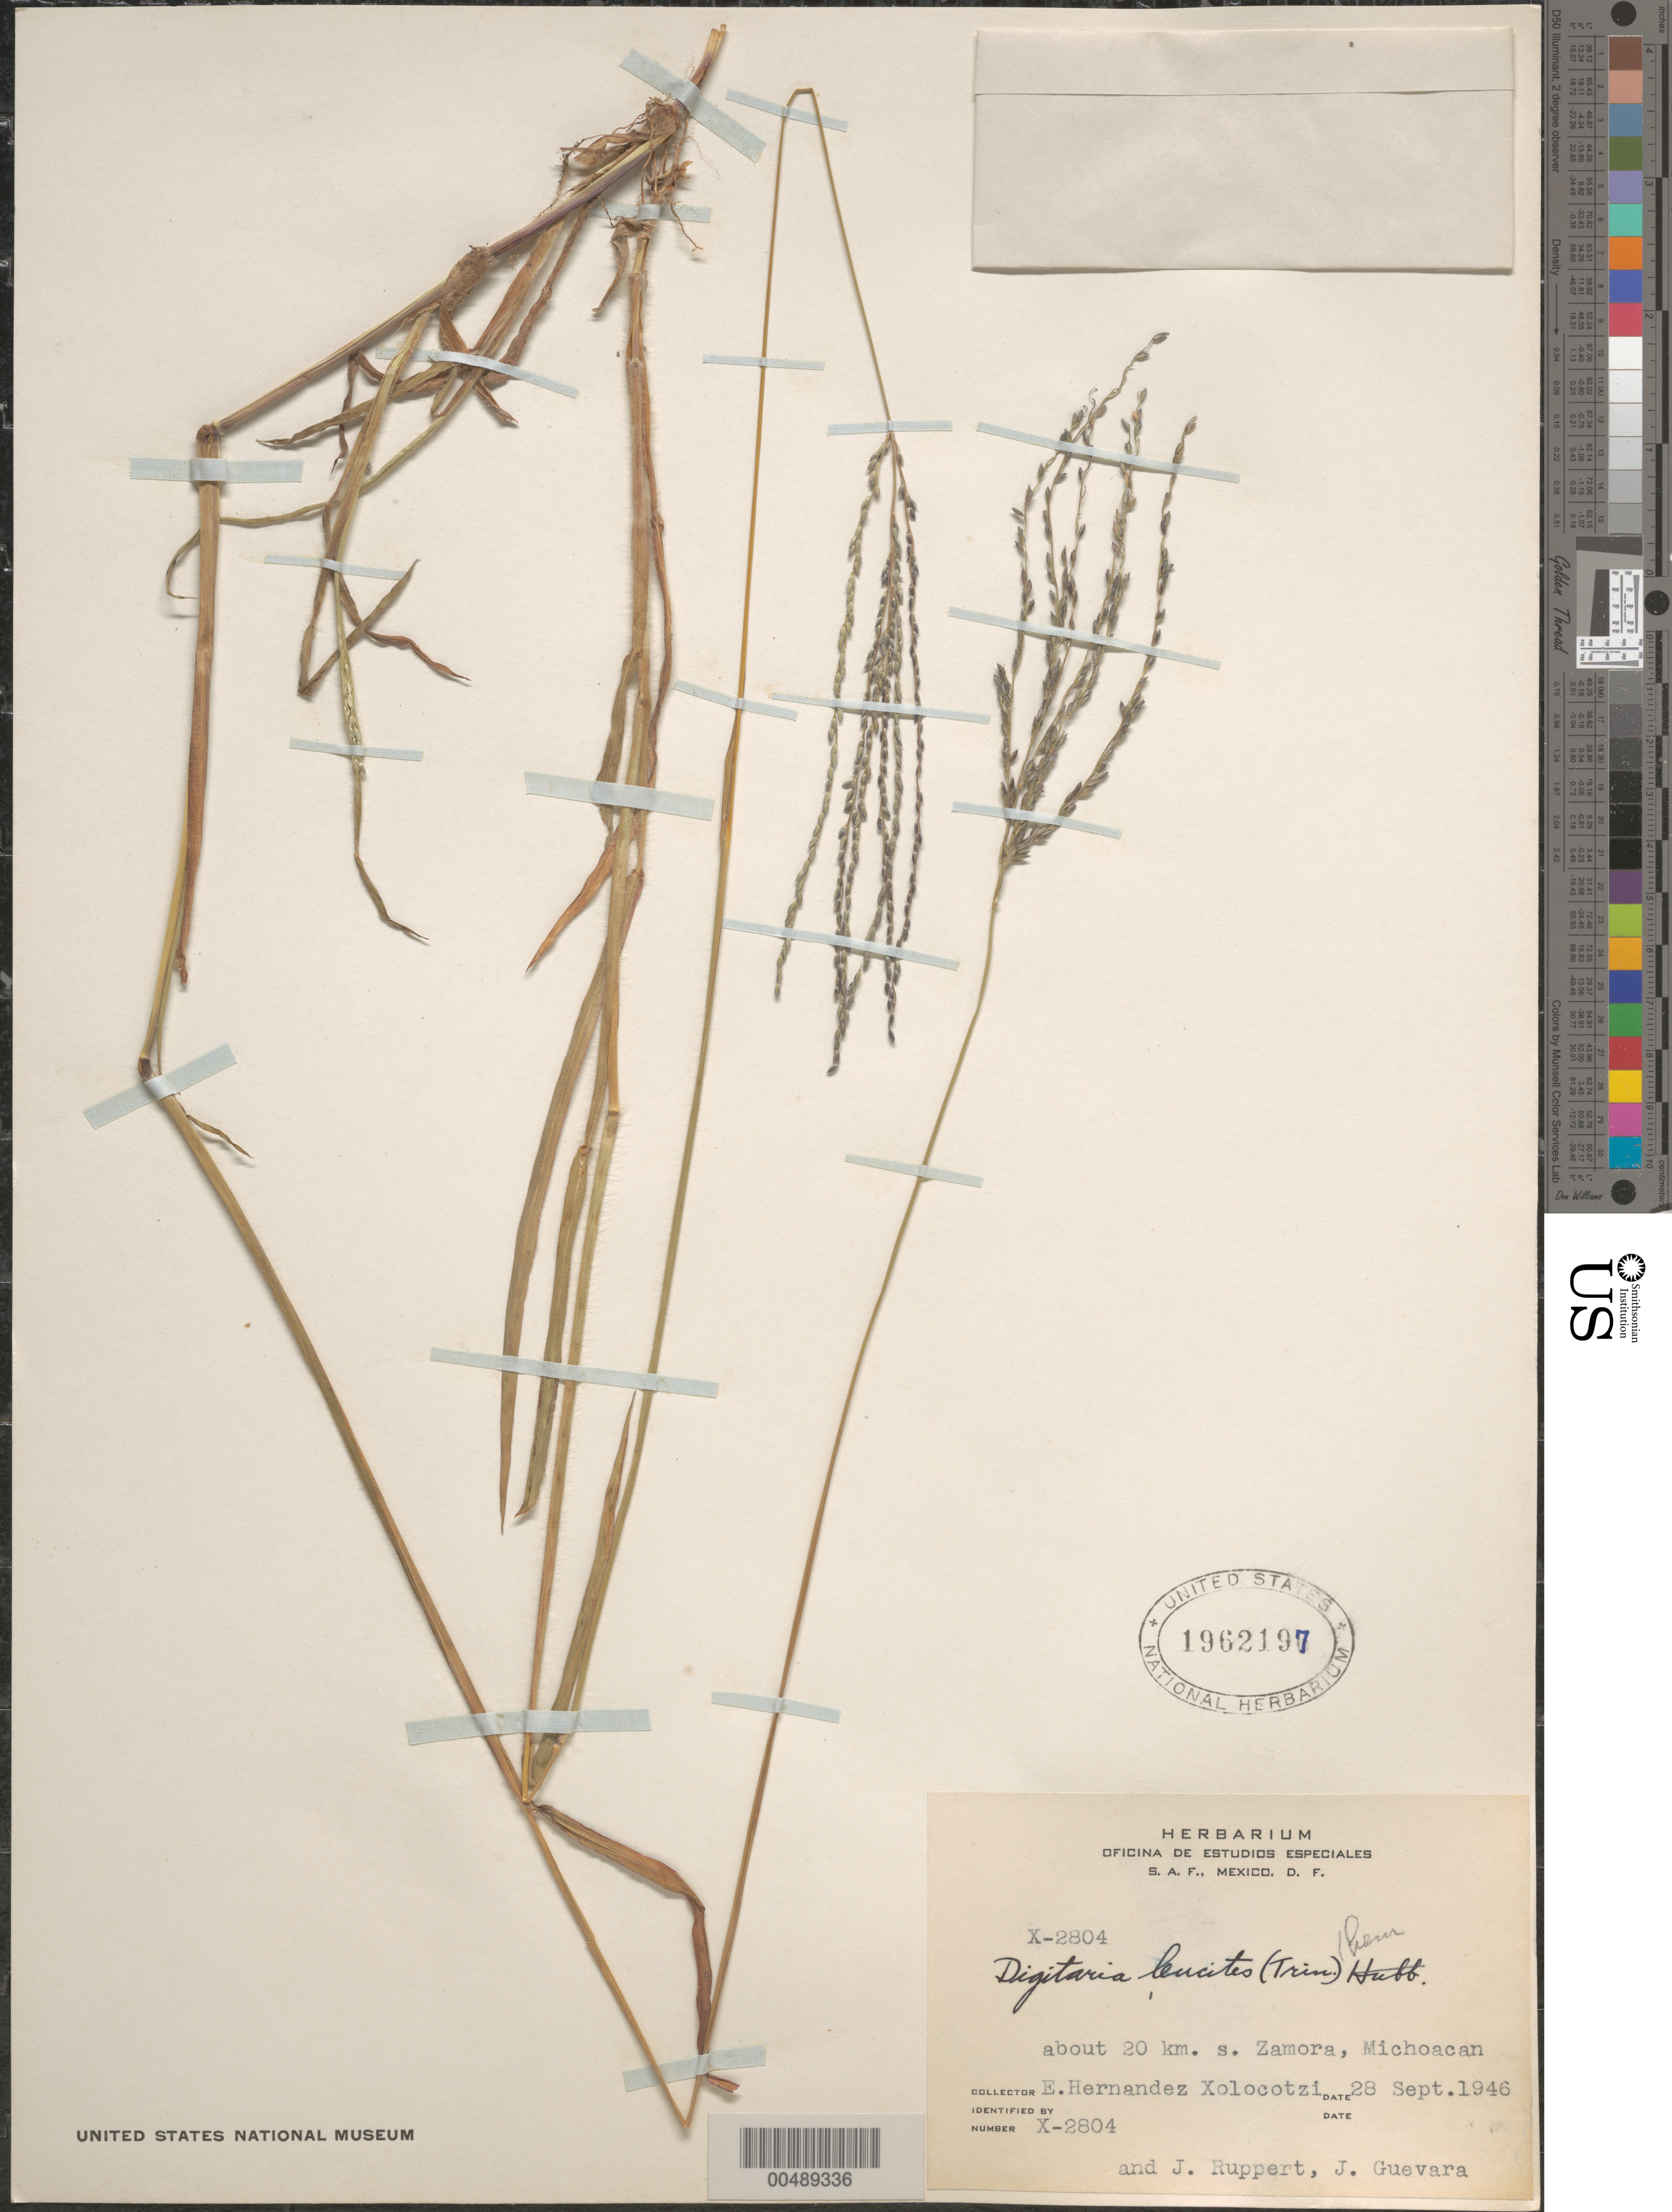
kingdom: Plantae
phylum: Tracheophyta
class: Liliopsida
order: Poales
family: Poaceae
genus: Digitaria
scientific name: Digitaria leucites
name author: (Trin.) Henr.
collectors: E. I. Hernández-X., J. Ruppert & J. Guevara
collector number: X-2804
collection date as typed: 28 Sep 1946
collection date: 1946-09-28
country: Mexico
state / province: Michoacán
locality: About 20 km S of Zamora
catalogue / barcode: US 1962197